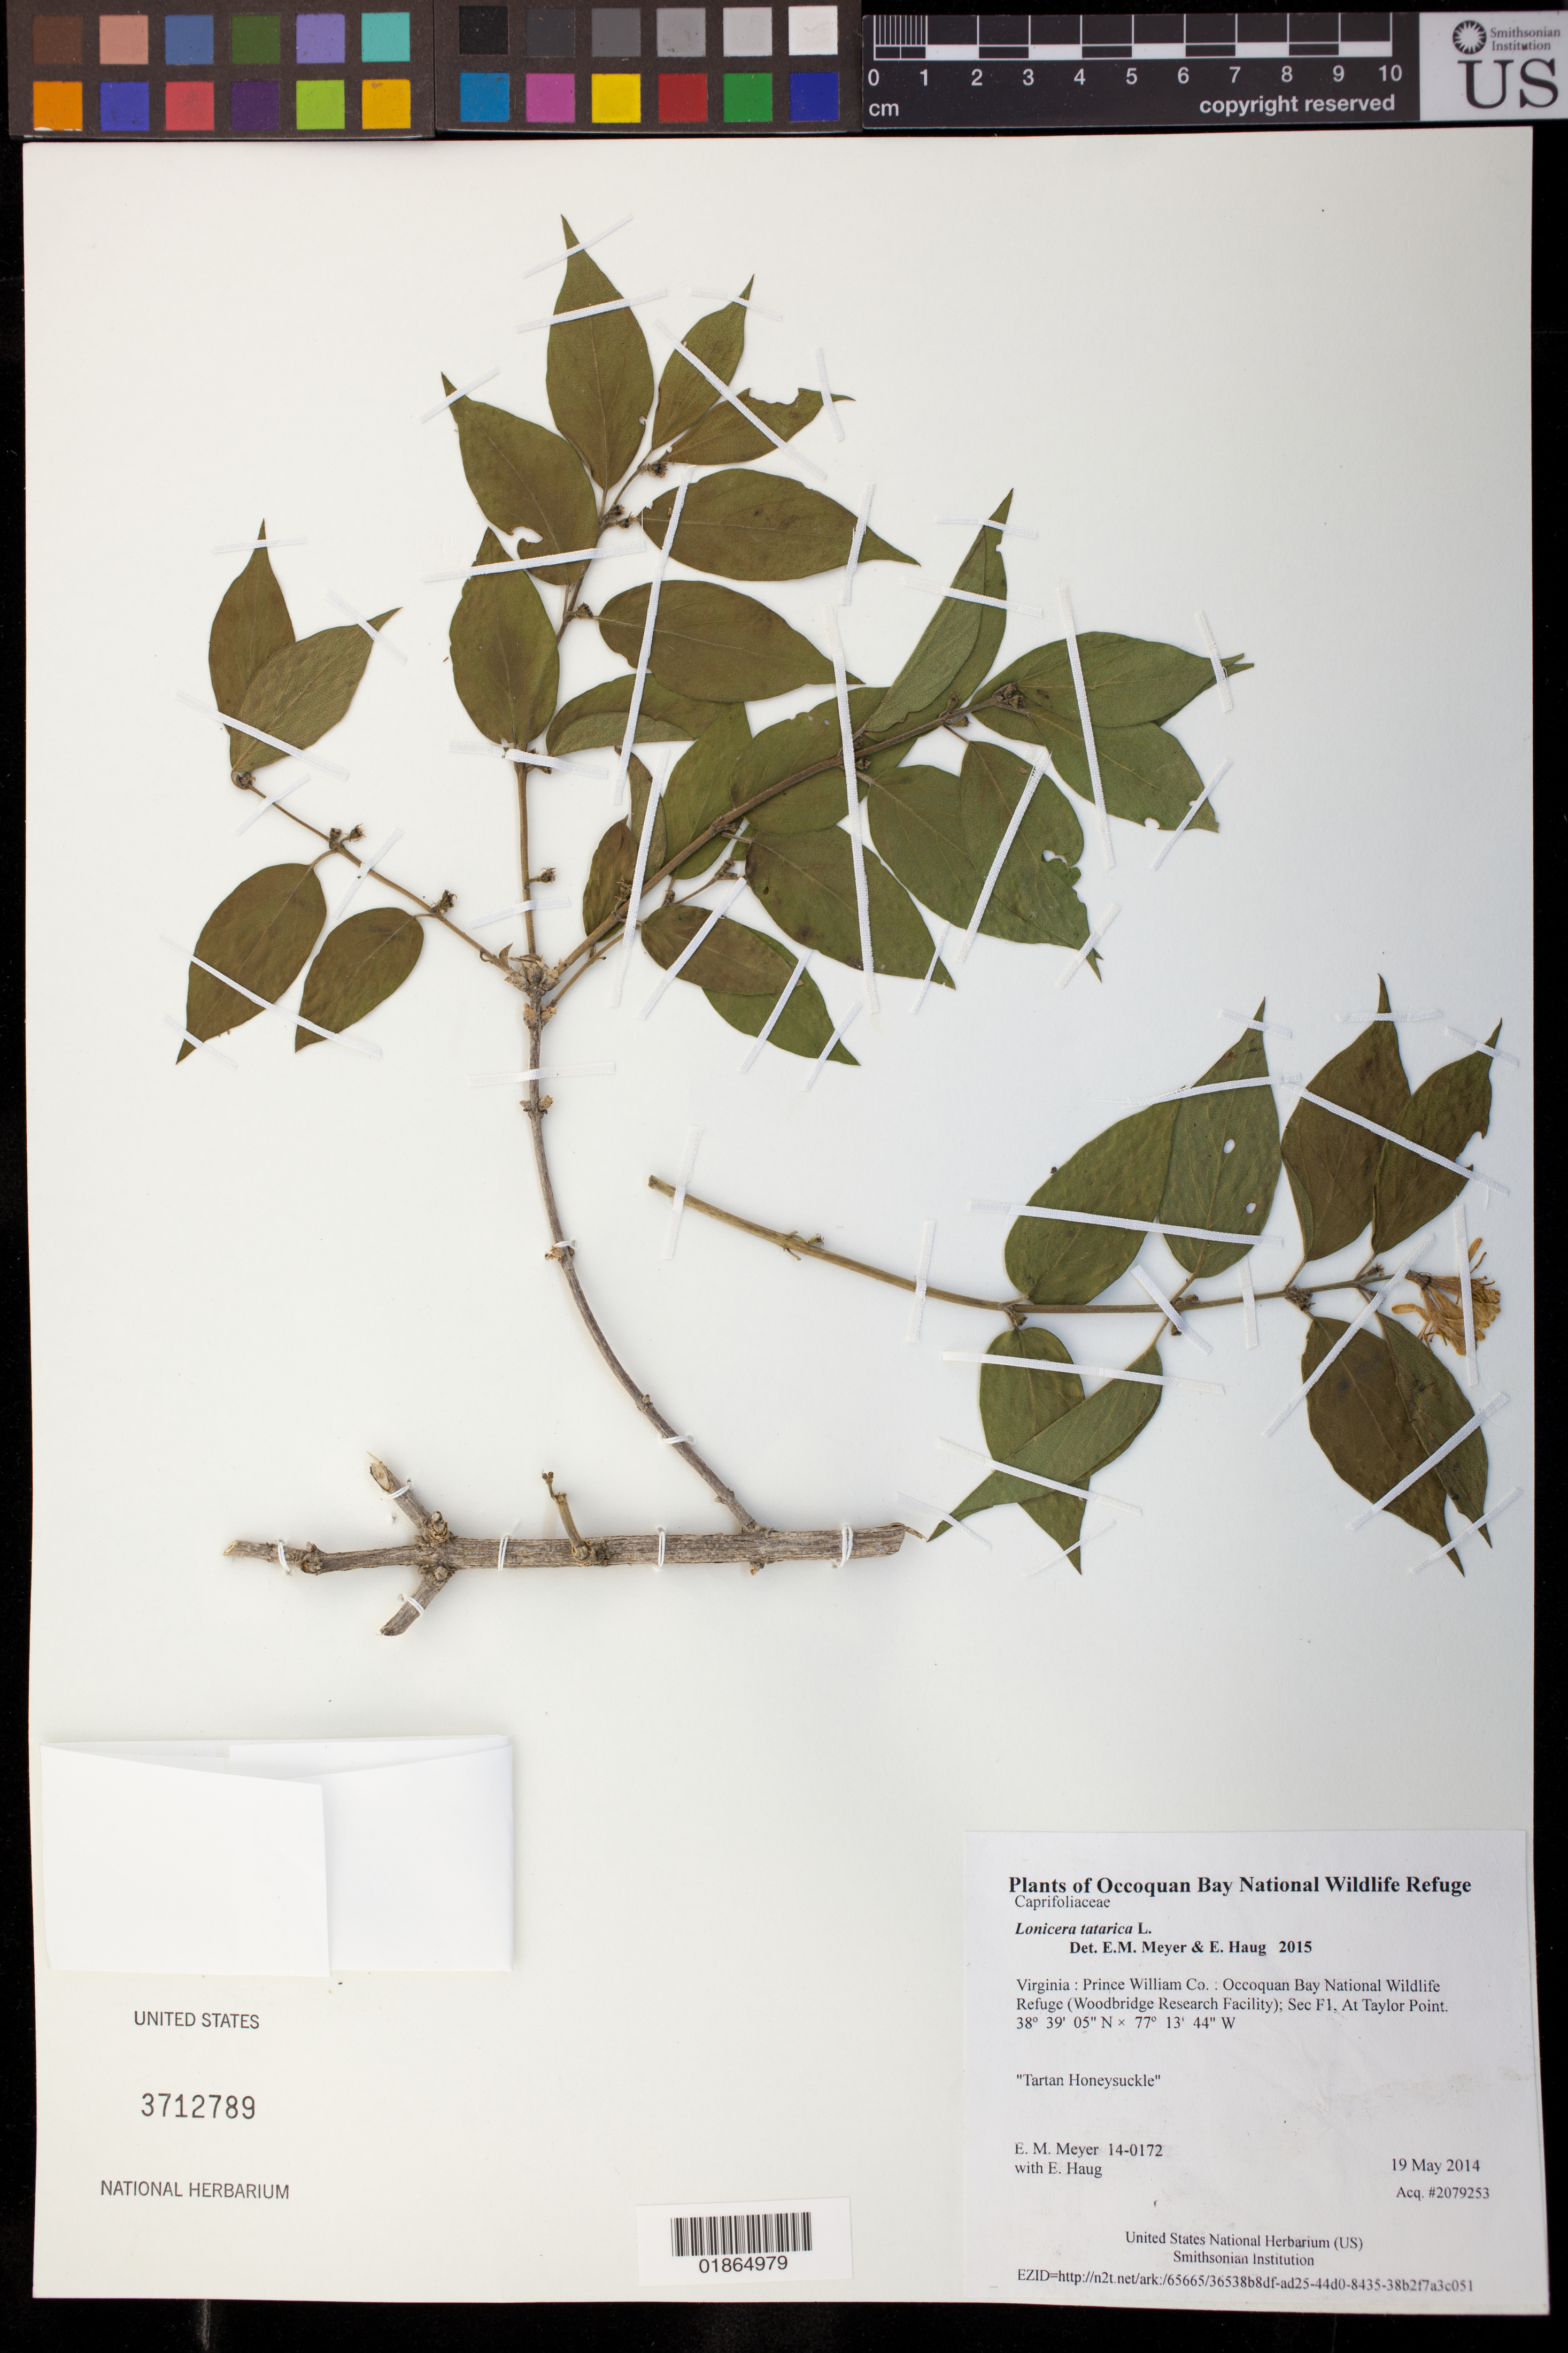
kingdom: Plantae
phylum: Tracheophyta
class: Magnoliopsida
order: Dipsacales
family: Caprifoliaceae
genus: Lonicera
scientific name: Lonicera tatarica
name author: L.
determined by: Meyer, E. M.; Haug, E.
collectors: E. M. Meyer & E. Haug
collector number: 14-0172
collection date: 2014-05-19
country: United States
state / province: Virginia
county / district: Prince William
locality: Occoquan Bay National Wildlife Refuge (Woodbridge Research Facility); Sec F1, At Taylor Point.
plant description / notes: Tartan Honeysuckle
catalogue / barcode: US 3712789